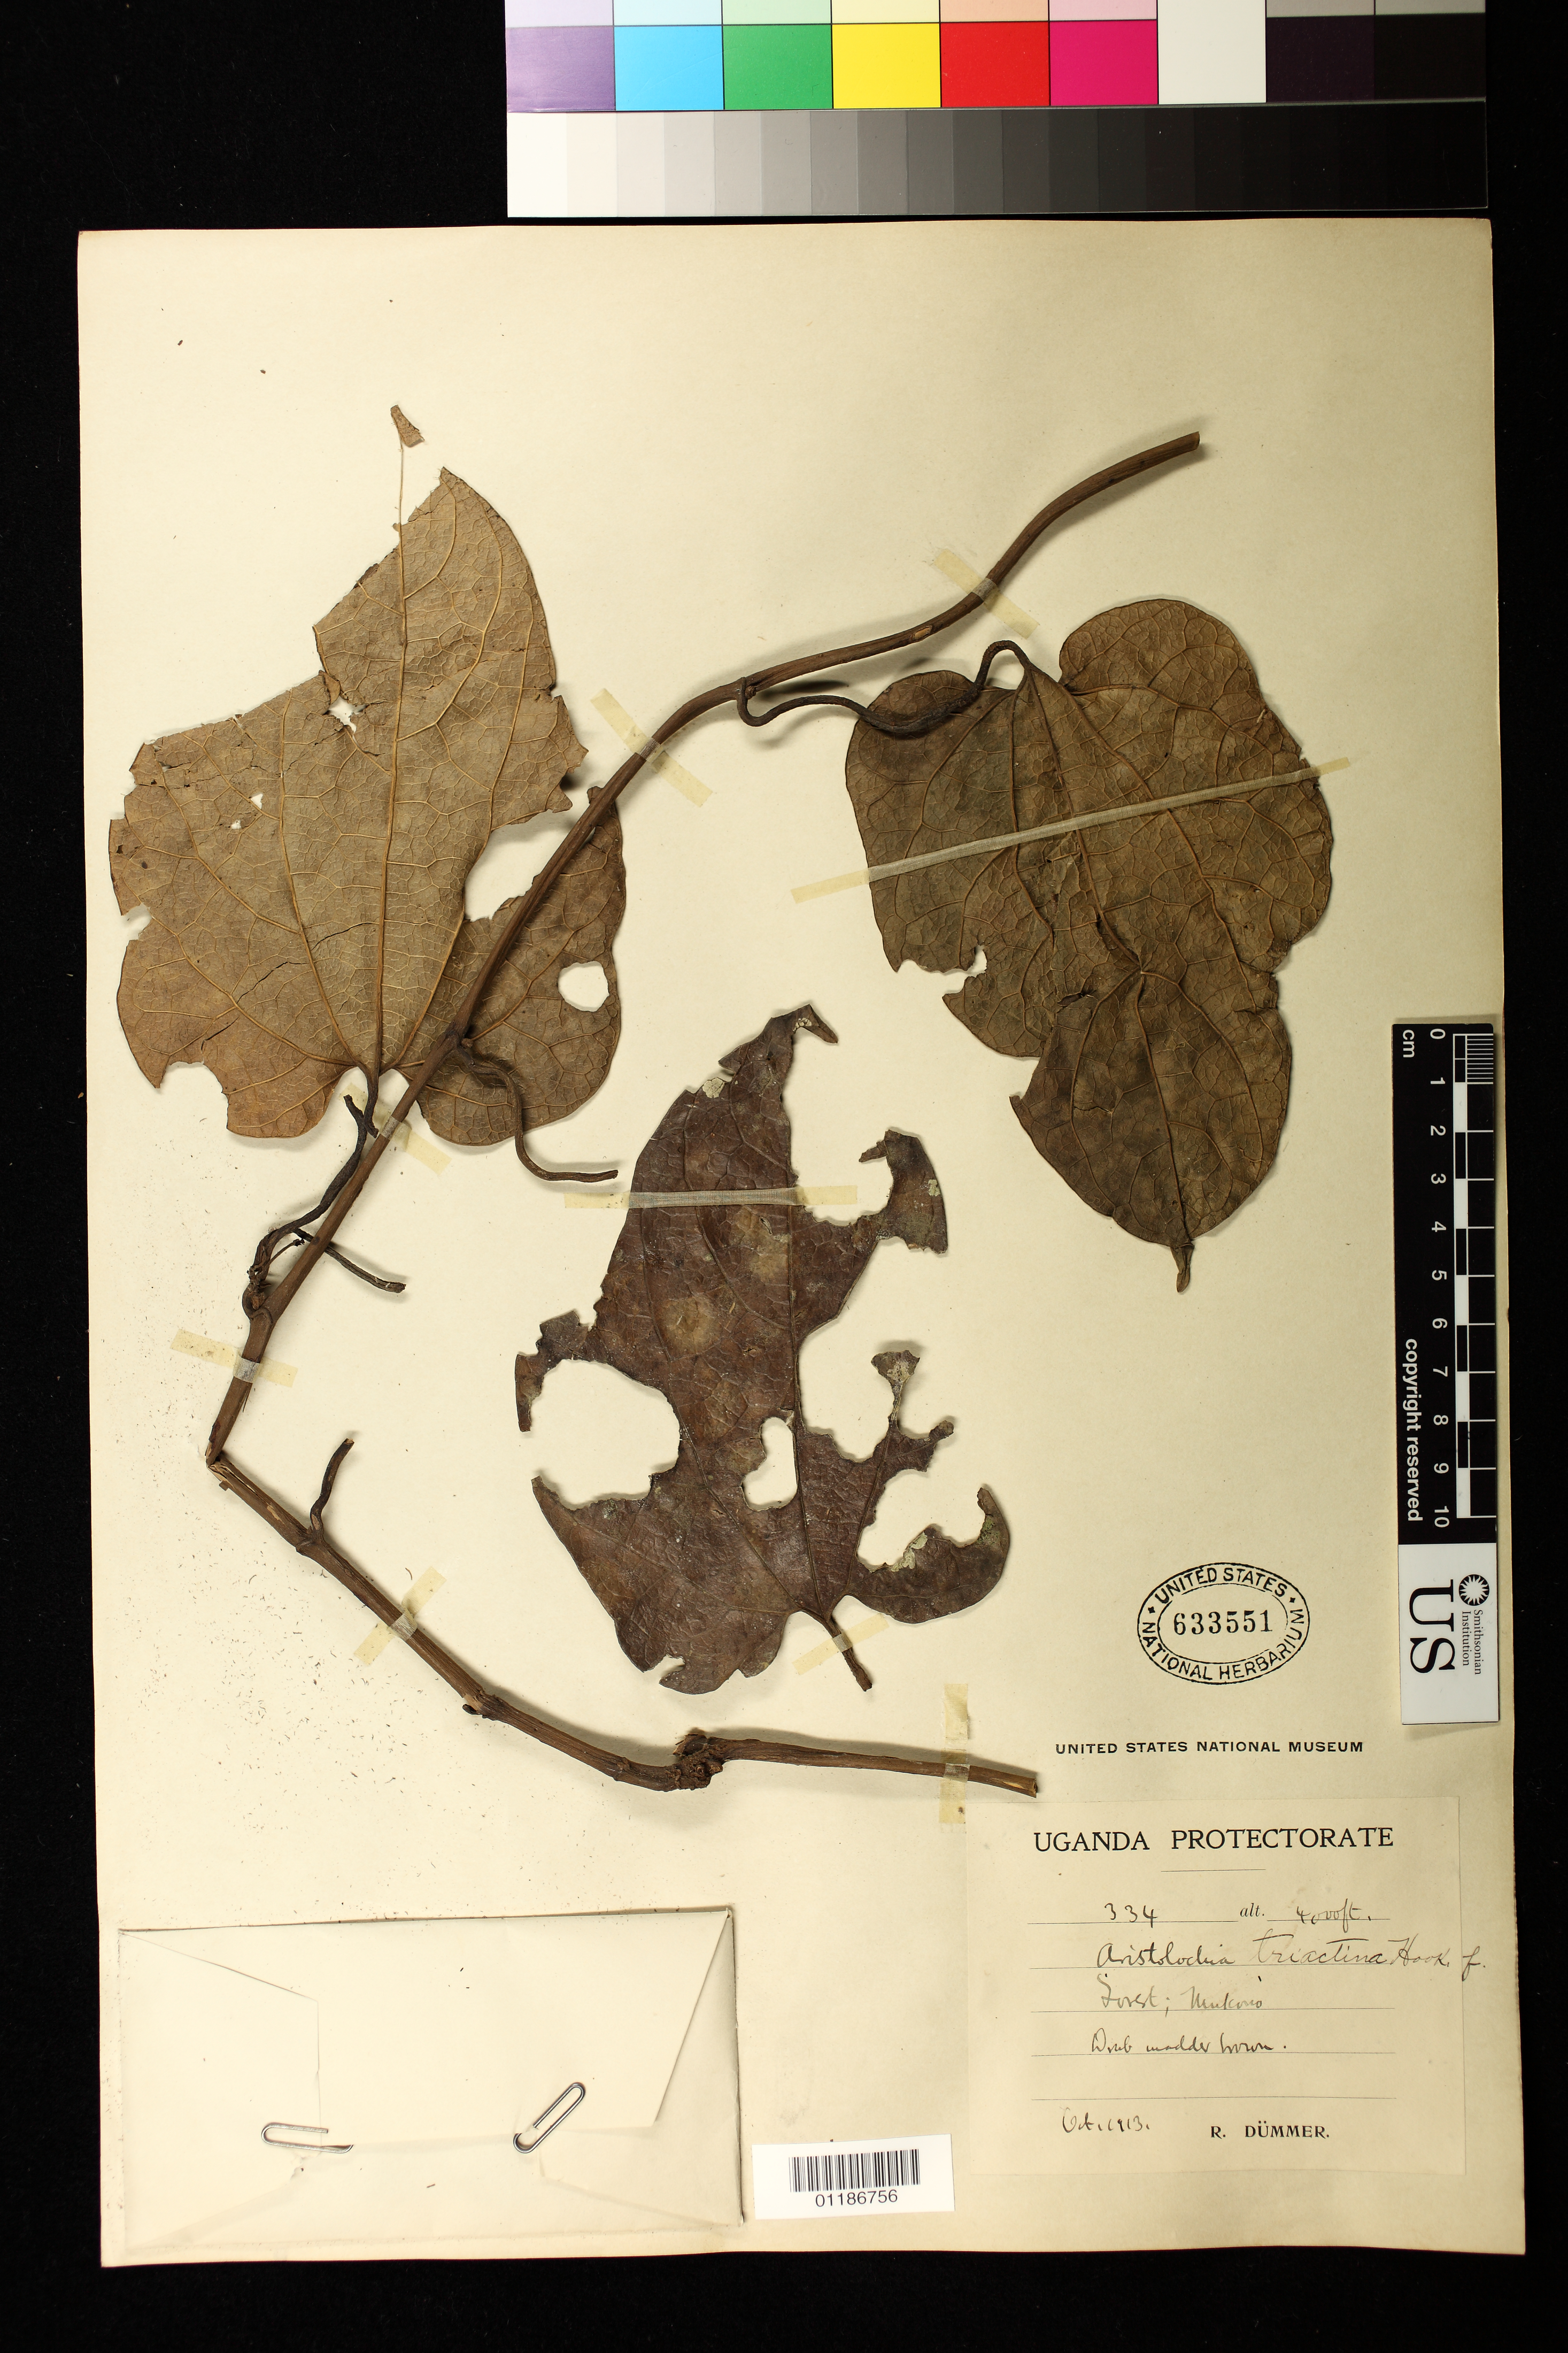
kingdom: Plantae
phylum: Tracheophyta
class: Magnoliopsida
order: Piperales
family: Aristolochiaceae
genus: Pararistolochia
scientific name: Pararistolochia promissa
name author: (Mast.) Keay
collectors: R. A. Dümmer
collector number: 334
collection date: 1913-10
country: Uganda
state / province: Central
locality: Mukono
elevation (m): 1219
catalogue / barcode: US 633551